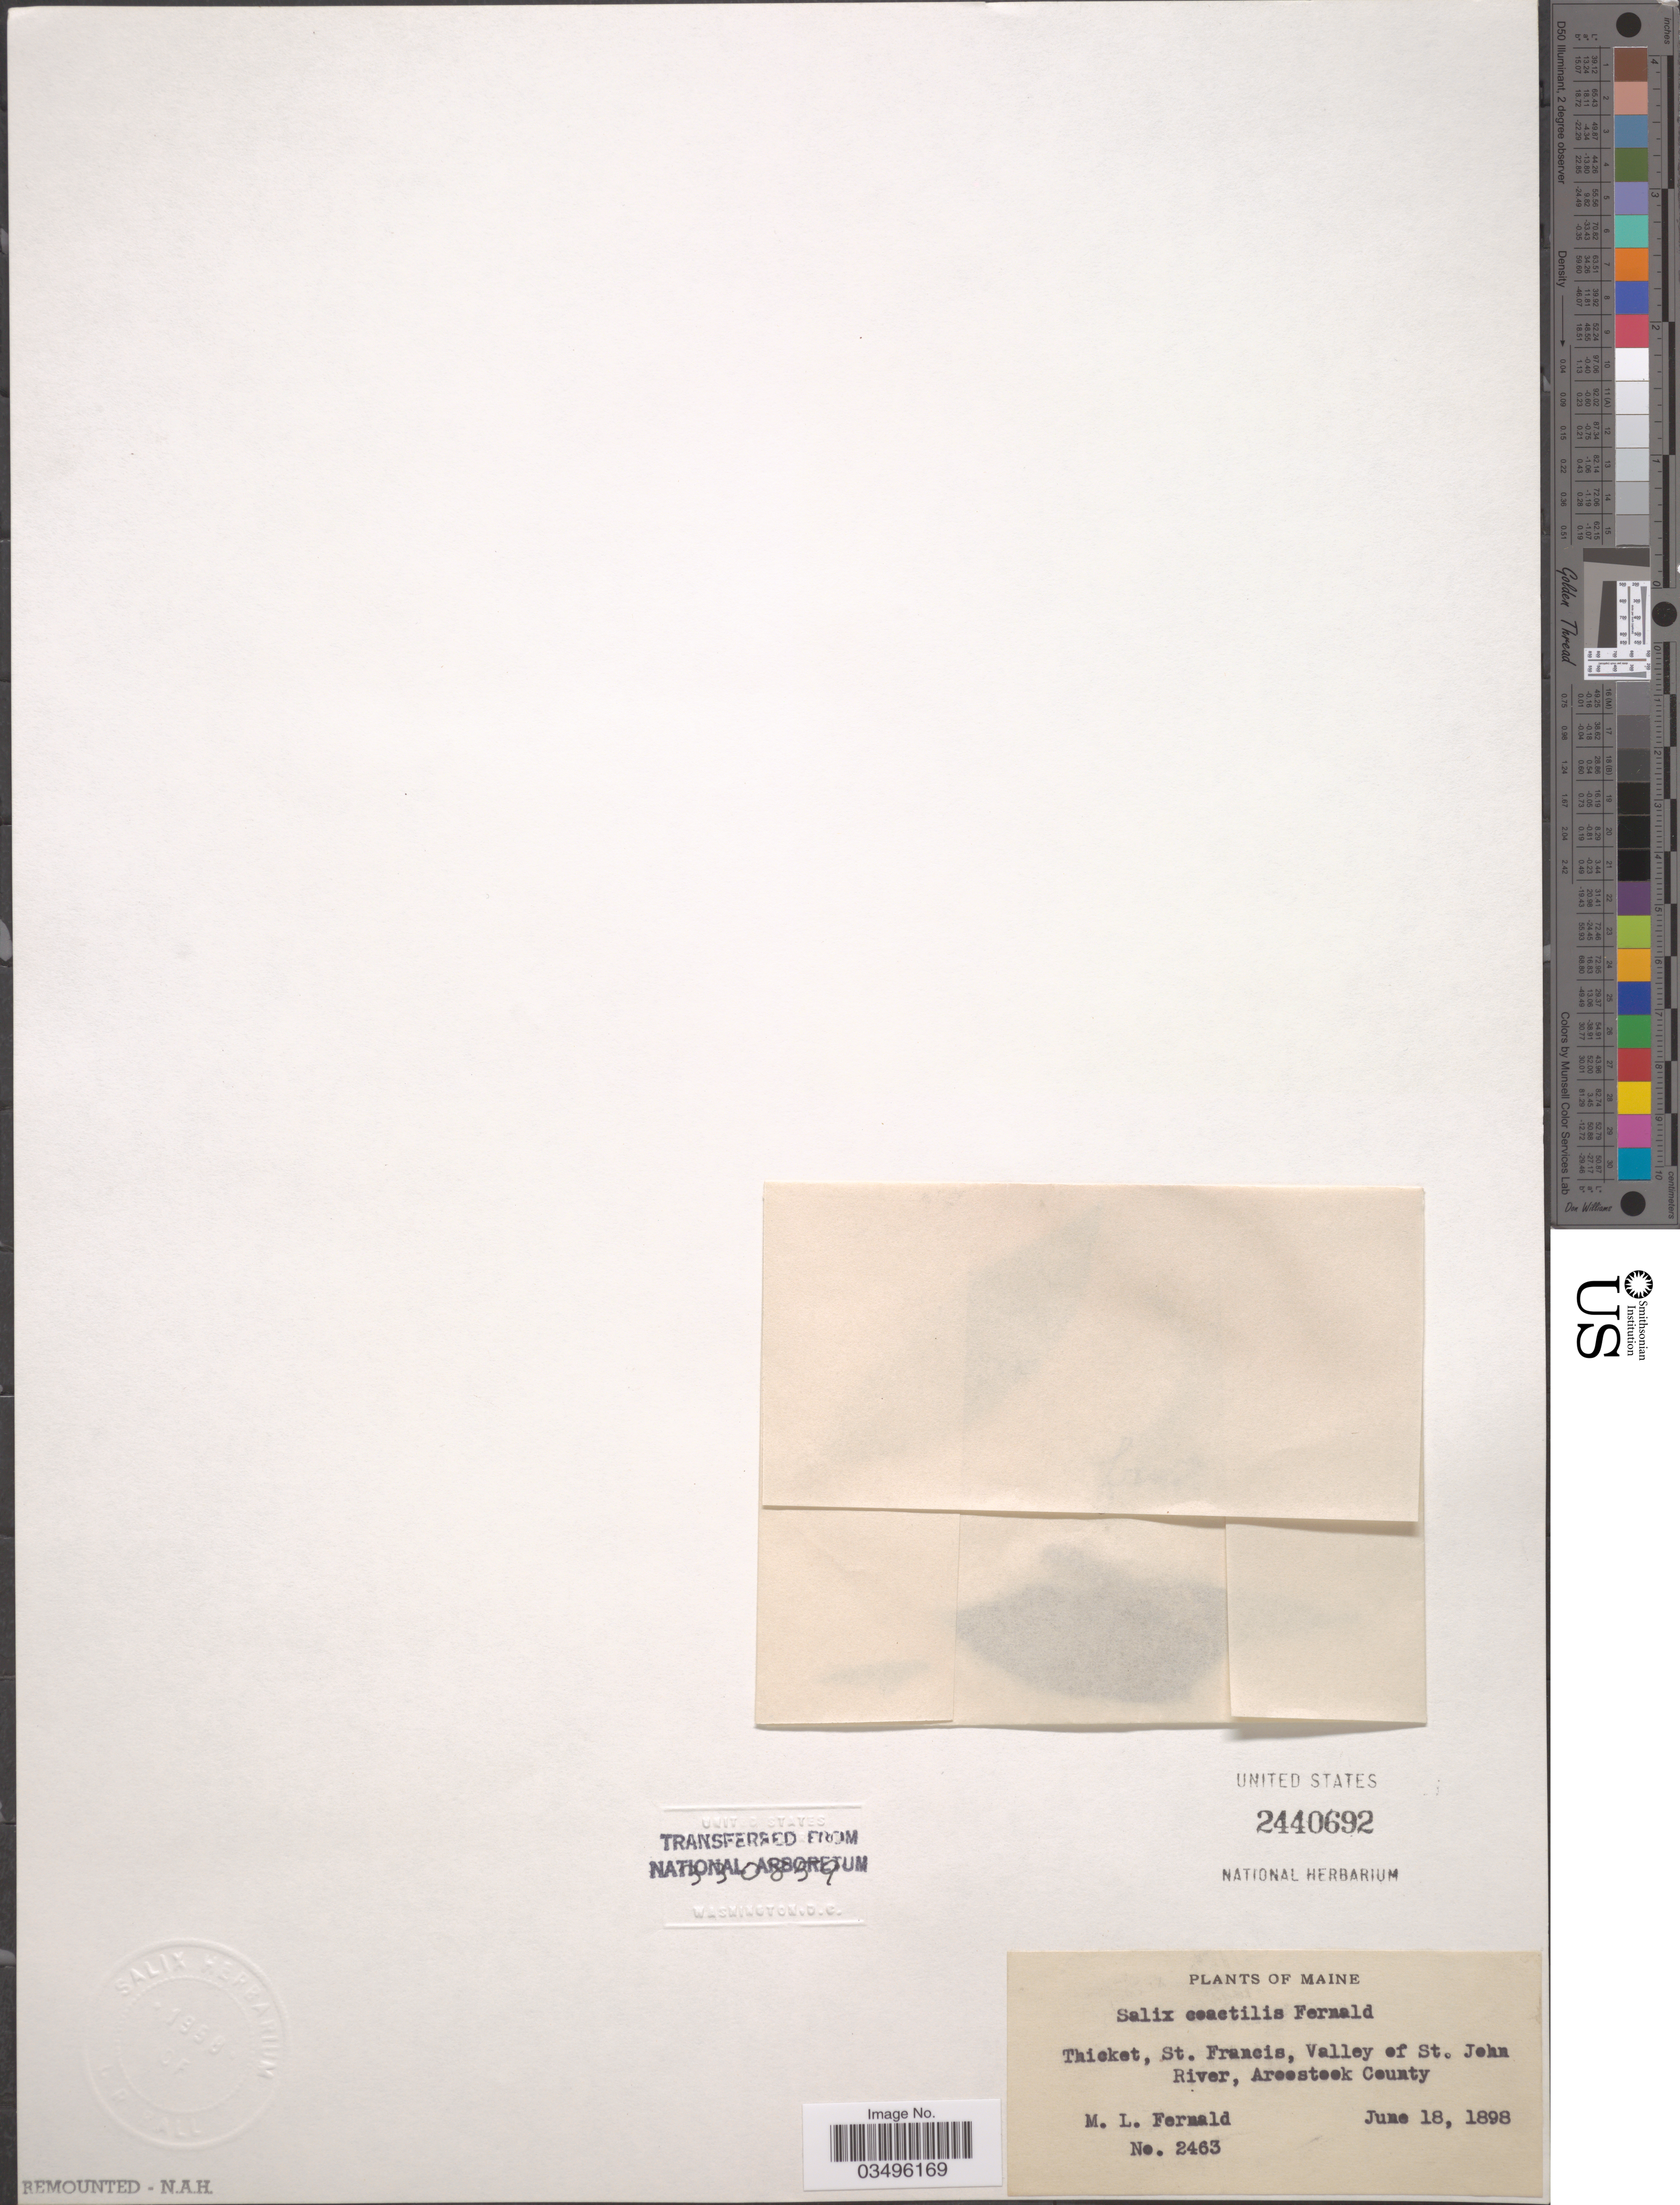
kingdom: Plantae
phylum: Tracheophyta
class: Magnoliopsida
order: Malpighiales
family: Salicaceae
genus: Salix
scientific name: Salix coactilis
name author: Fernald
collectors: M. L. Fernald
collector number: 2463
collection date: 1898-06-18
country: United States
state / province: Maine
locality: Thicket, St. Francis, Valley of St. John River, Aroostook County.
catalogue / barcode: US 2440692